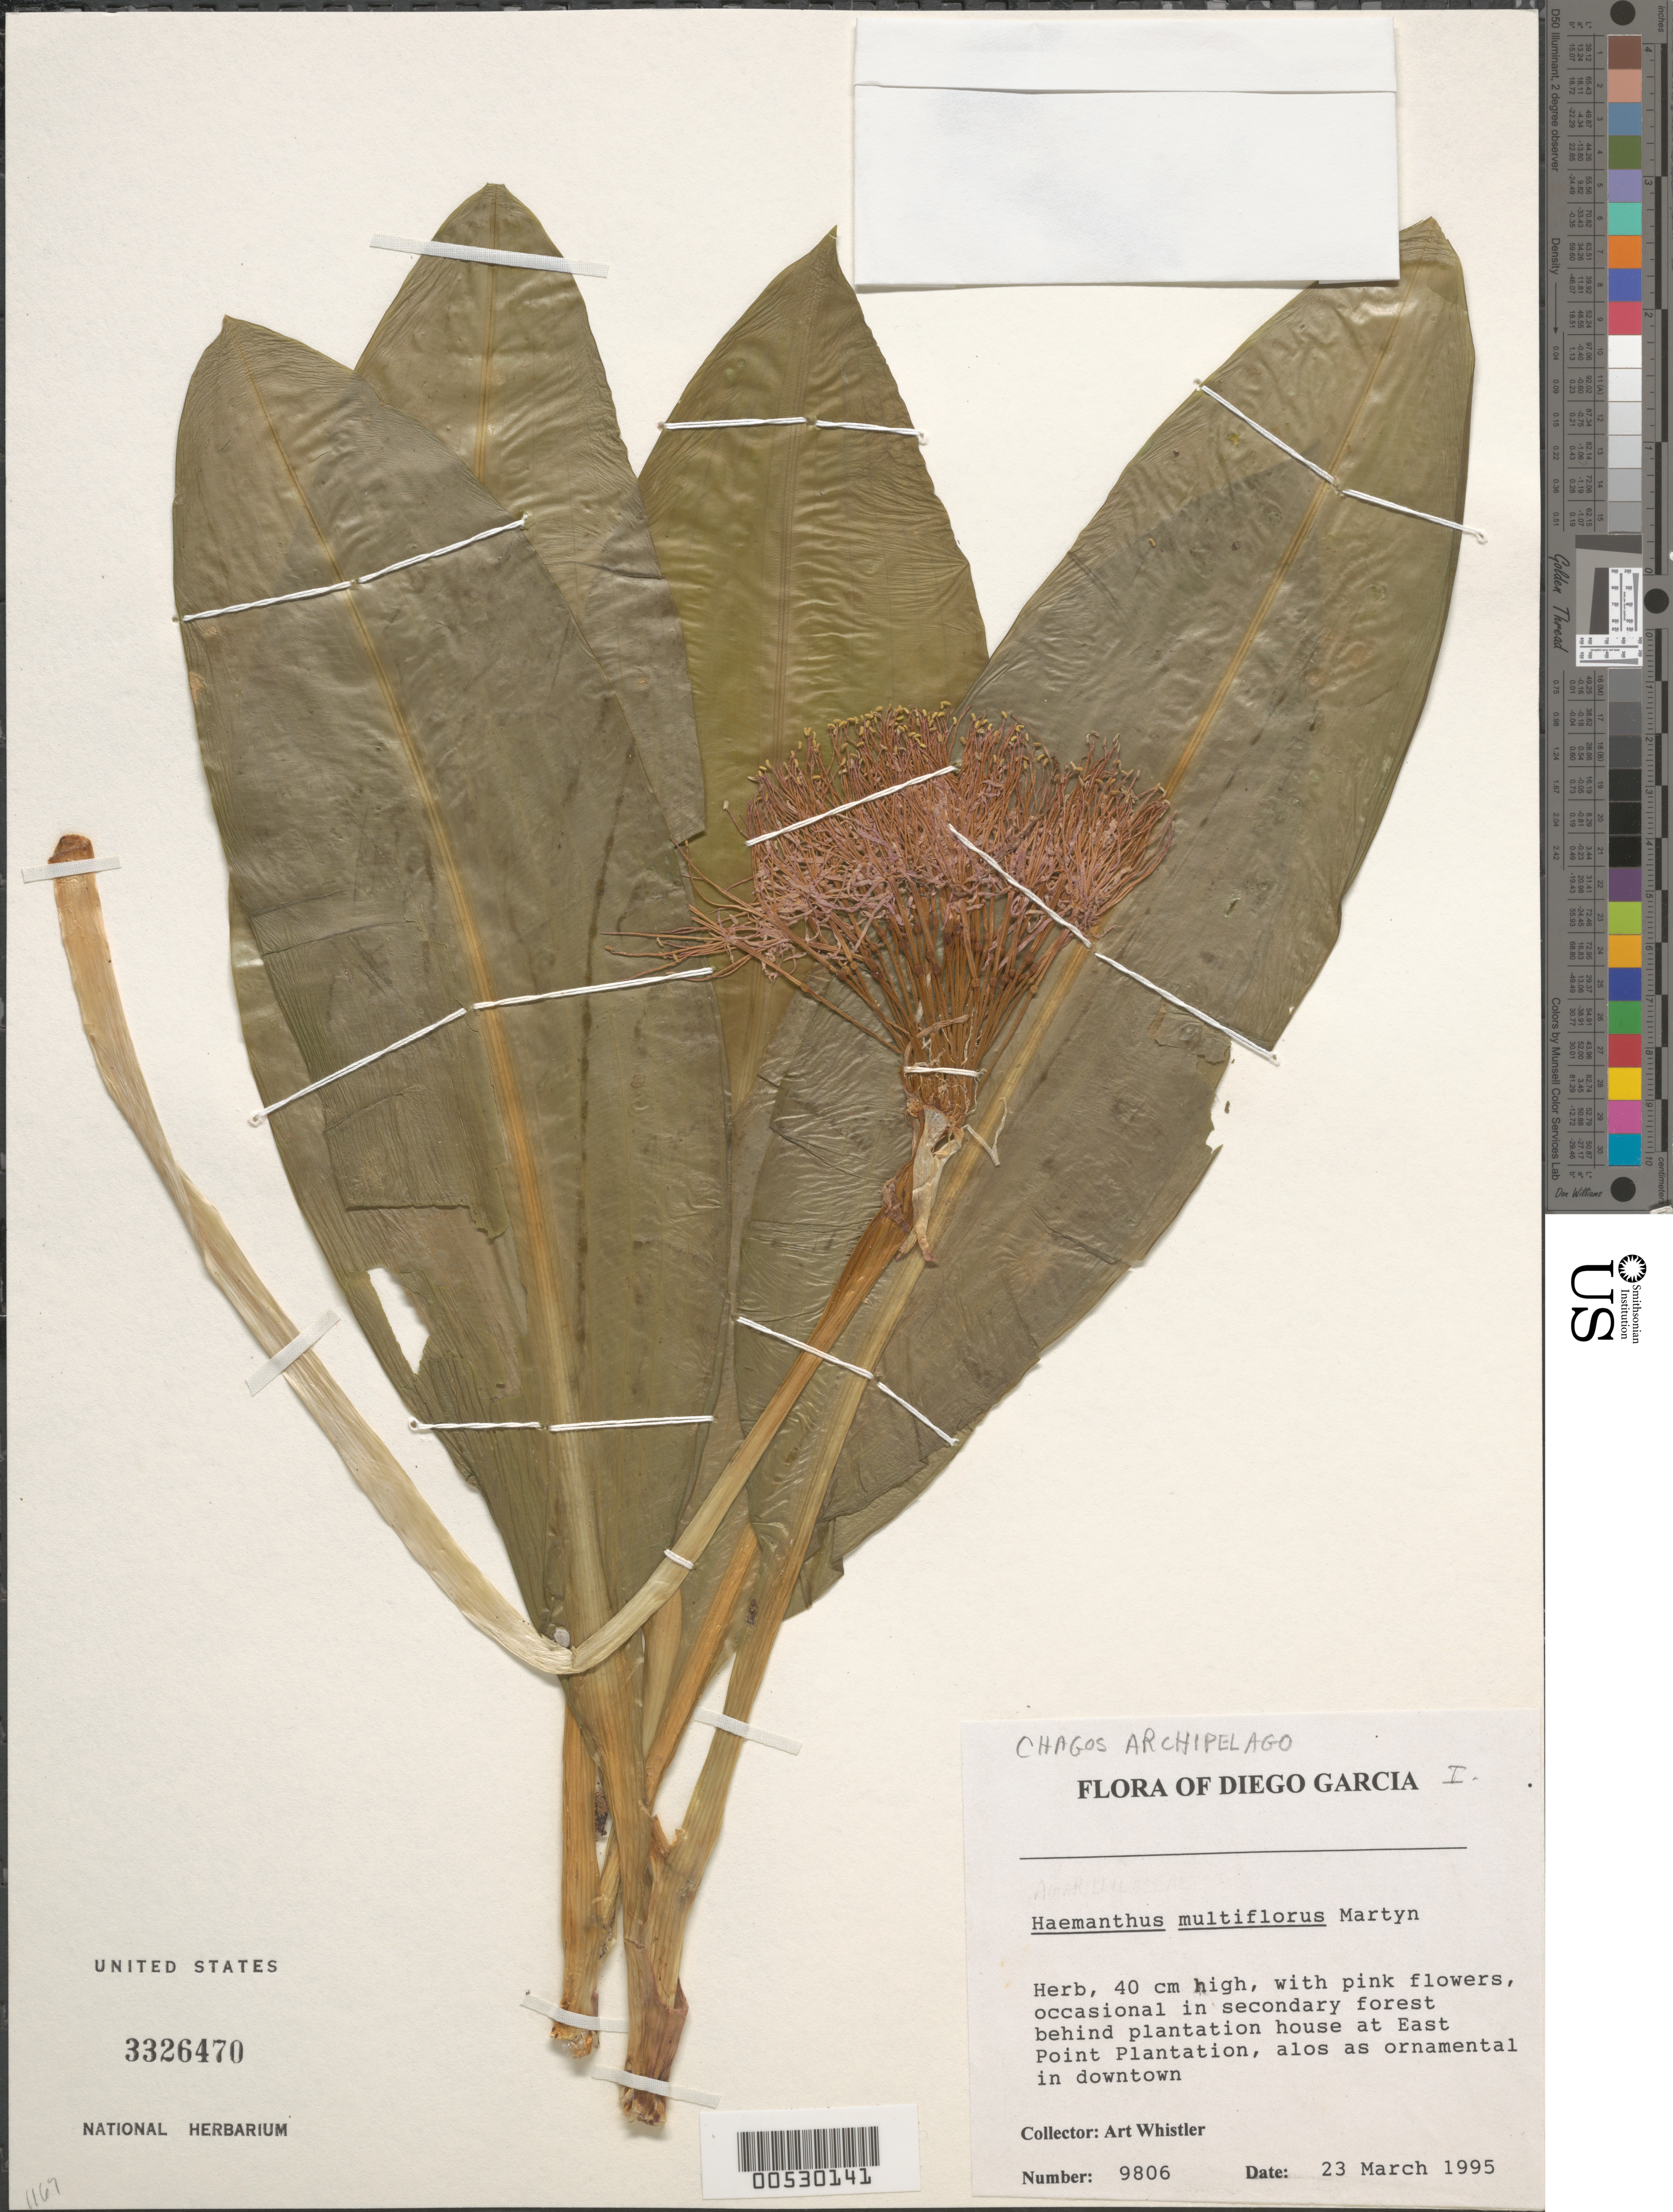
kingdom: Plantae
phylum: Tracheophyta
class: Liliopsida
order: Asparagales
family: Amaryllidaceae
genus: Haemanthus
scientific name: Haemanthus multiflorus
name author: Martyn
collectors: A. Whistler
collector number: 9806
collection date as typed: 23 Mar 1995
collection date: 1995-03-23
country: British Indian Ocean Territory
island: Diego Garcia Island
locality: East Point Pantation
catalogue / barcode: US 3326470